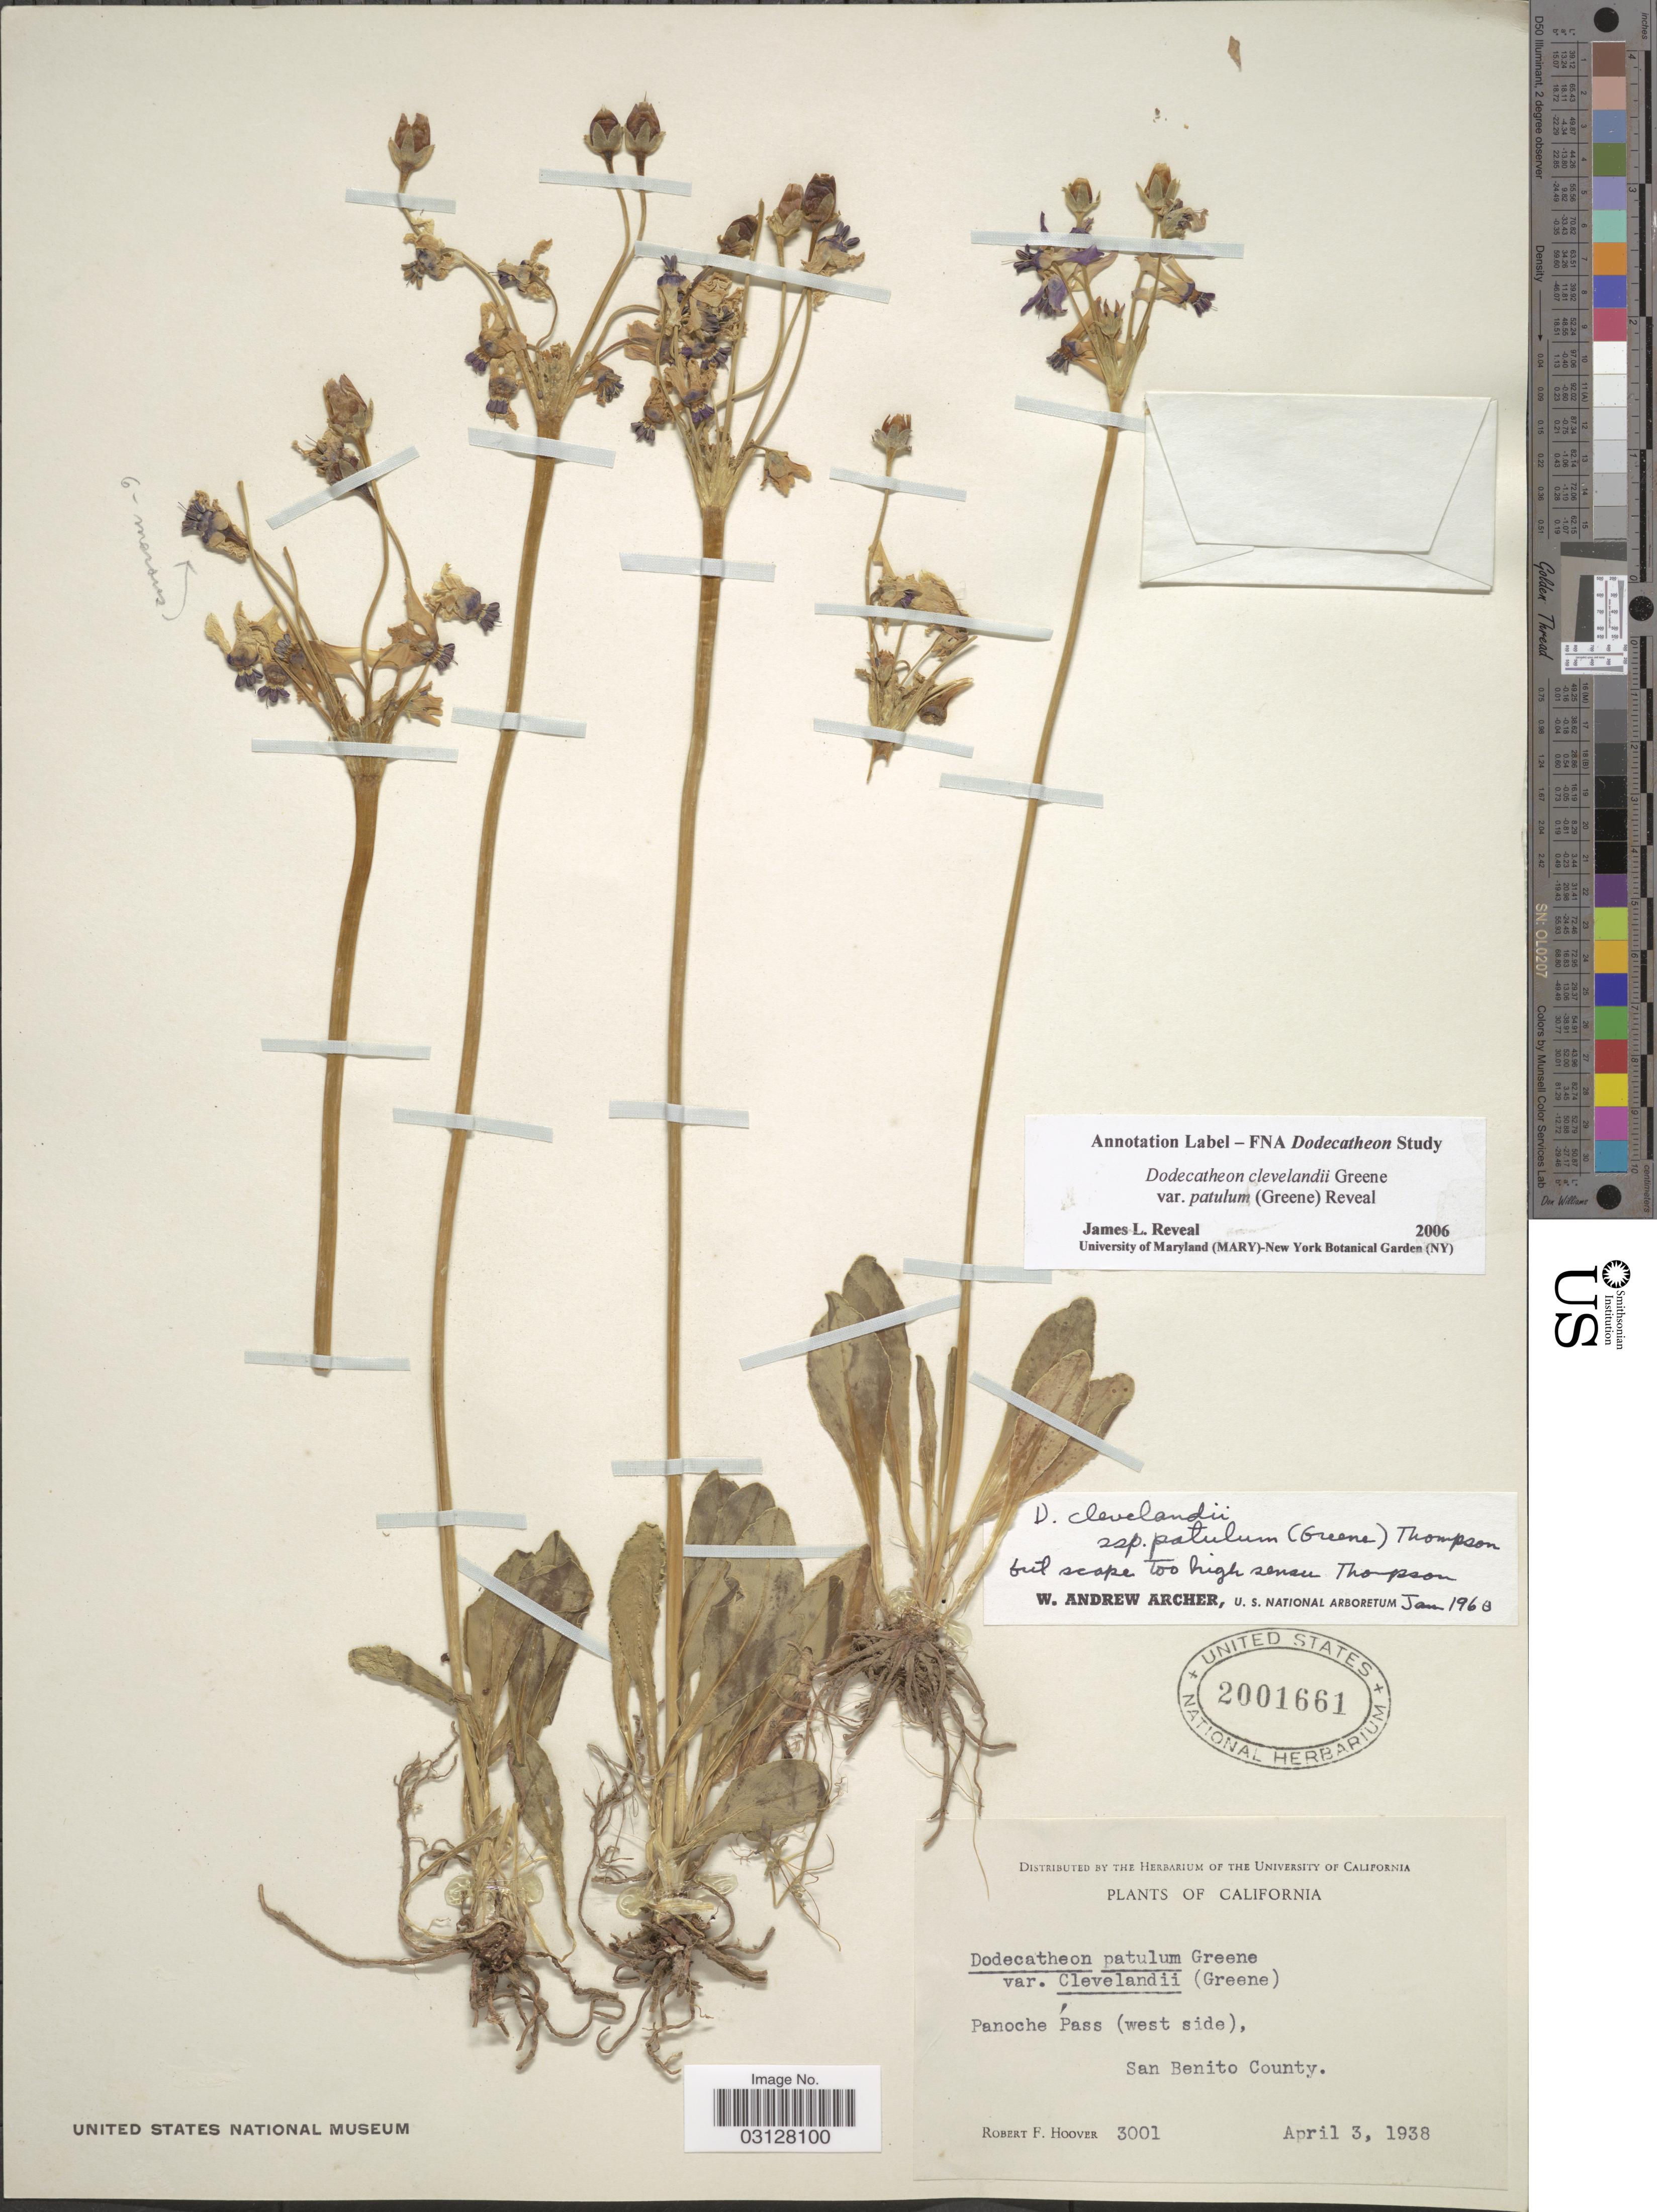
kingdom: Plantae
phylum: Tracheophyta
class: Magnoliopsida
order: Ericales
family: Primulaceae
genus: Dodecatheon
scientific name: Dodecatheon clevelandii var. patulum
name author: (Kuntze) Reveal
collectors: R. F. Hoover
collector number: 3001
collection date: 1938-04-03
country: United States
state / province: California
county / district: San Benito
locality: Panoche Pass (west side). San Benito County.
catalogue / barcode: US 2001661